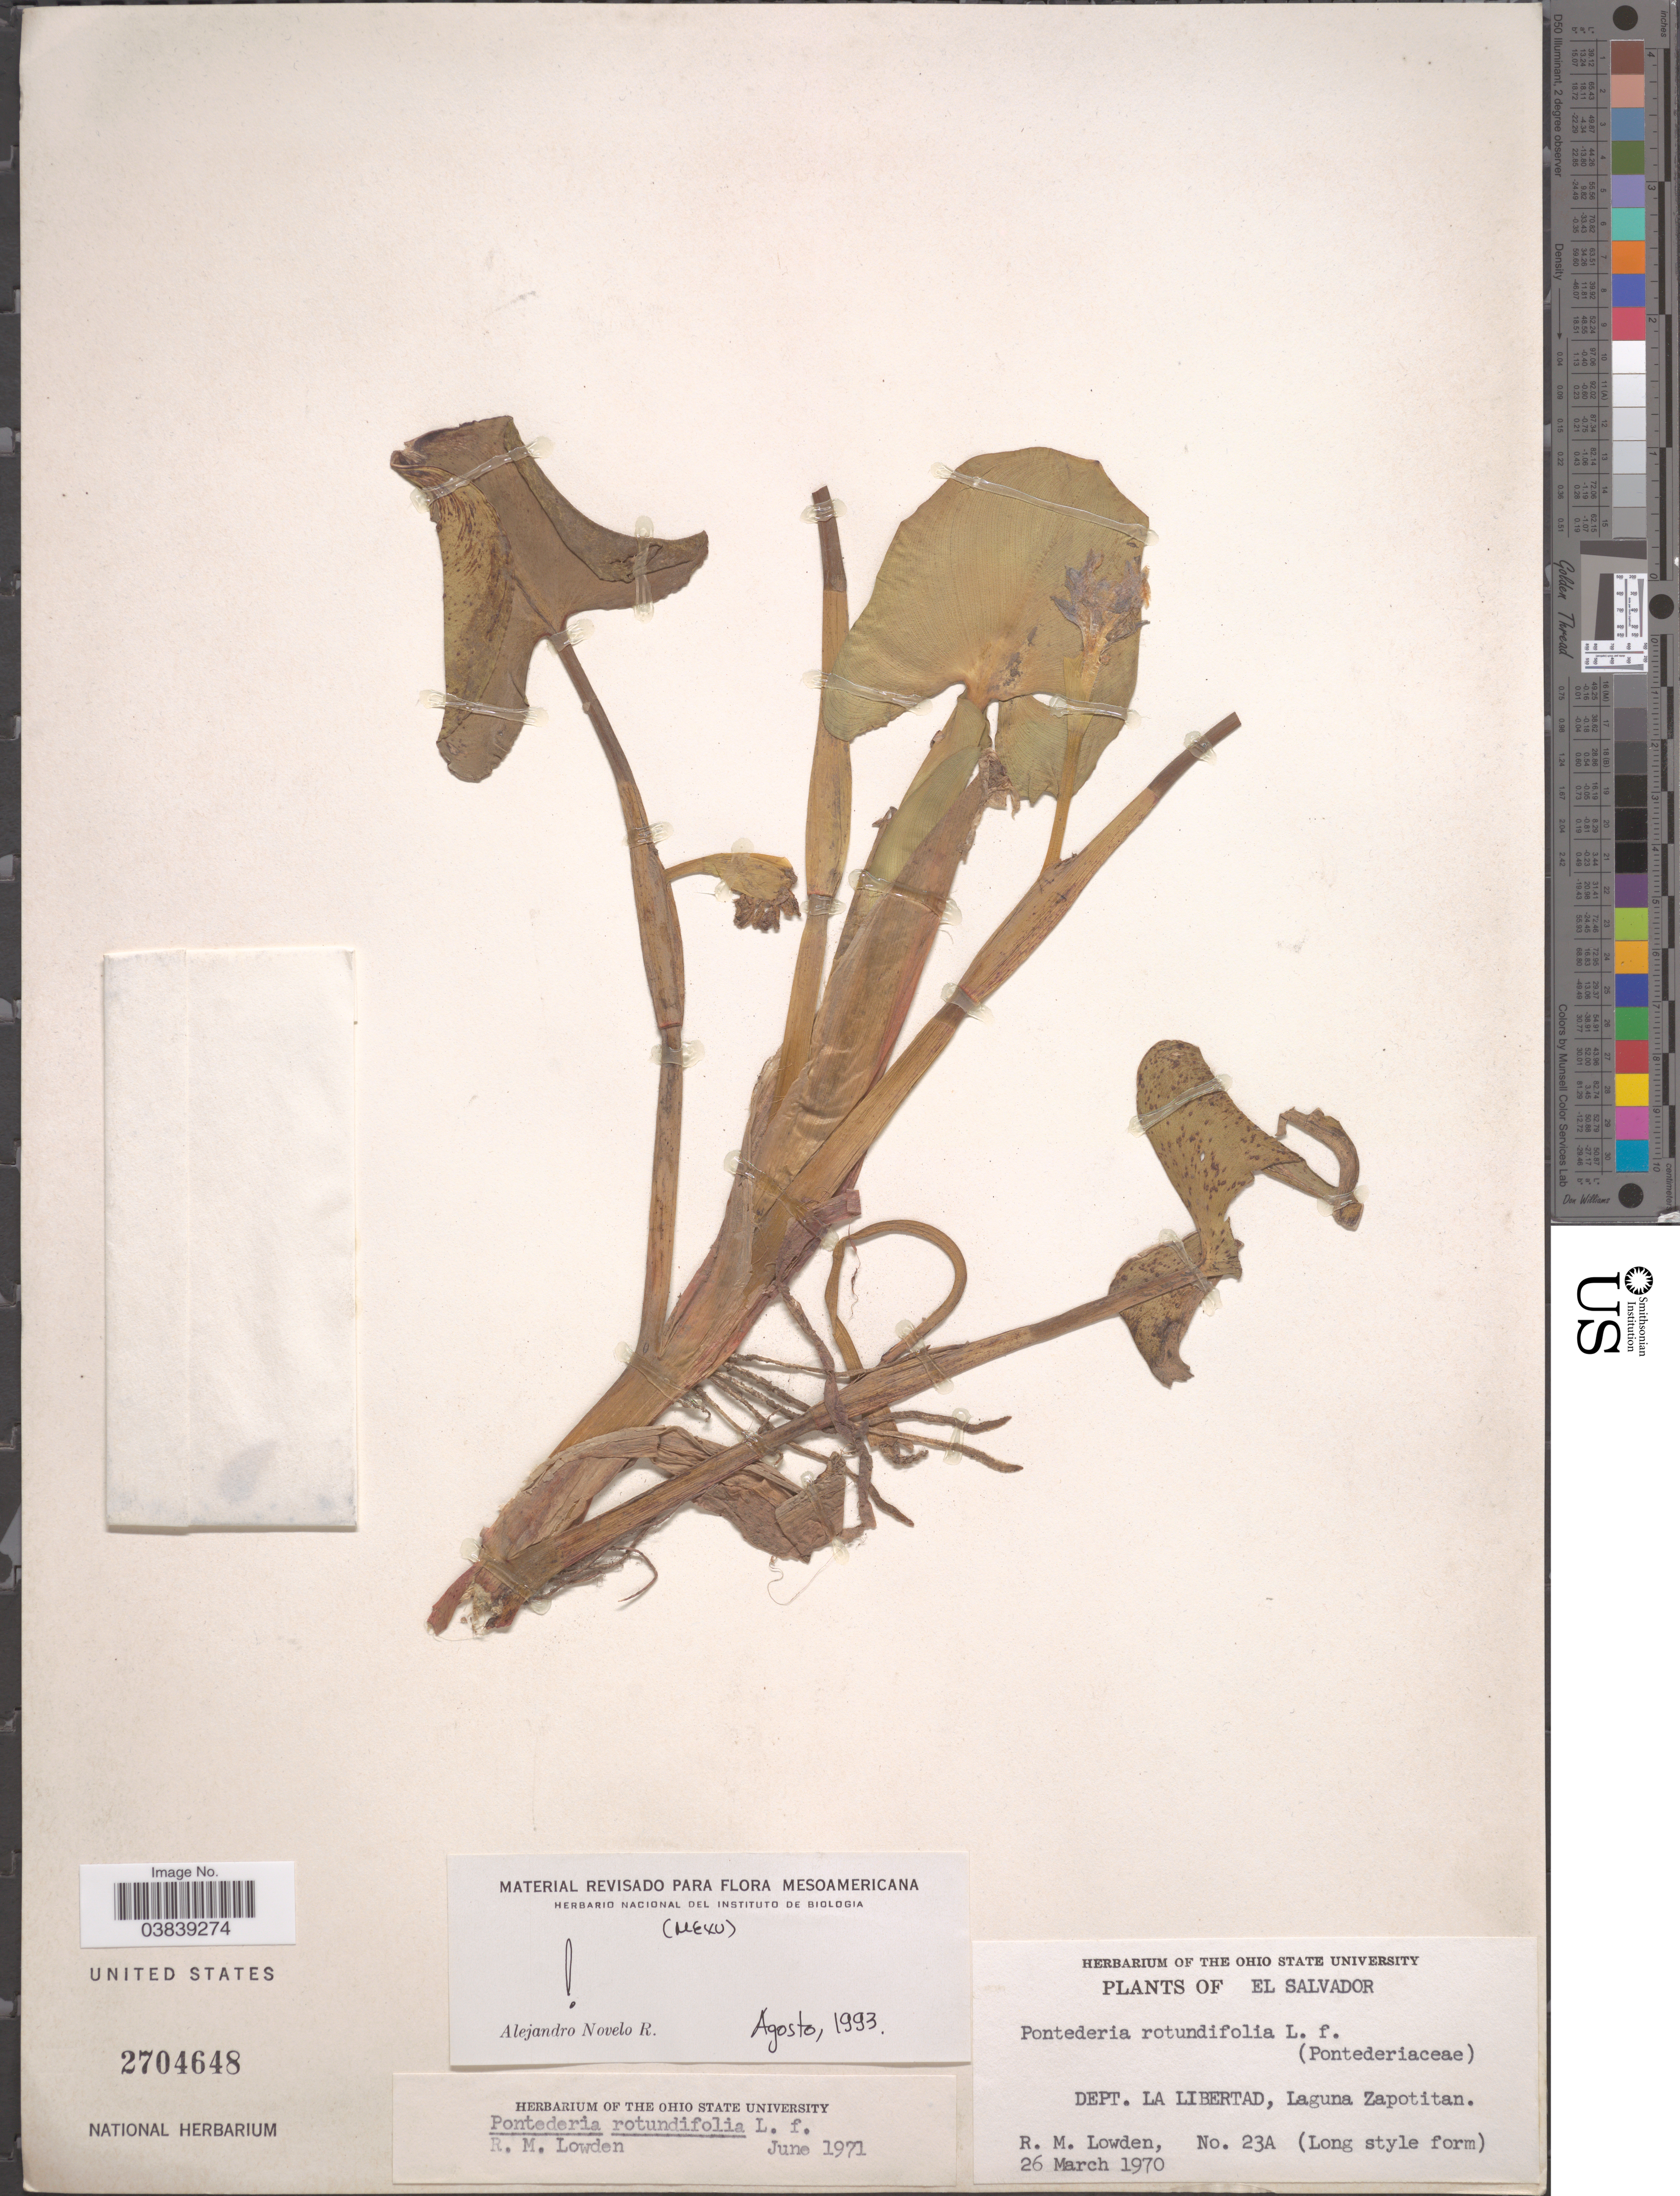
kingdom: Plantae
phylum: Tracheophyta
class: Liliopsida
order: Commelinales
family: Pontederiaceae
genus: Pontederia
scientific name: Pontederia rotundifolia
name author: L. f.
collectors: R. Lowden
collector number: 23A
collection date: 1970-03-26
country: El Salvador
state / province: La Libertad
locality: Dept. La Libertad, Laguna Zapotitan.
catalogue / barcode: US 2704648